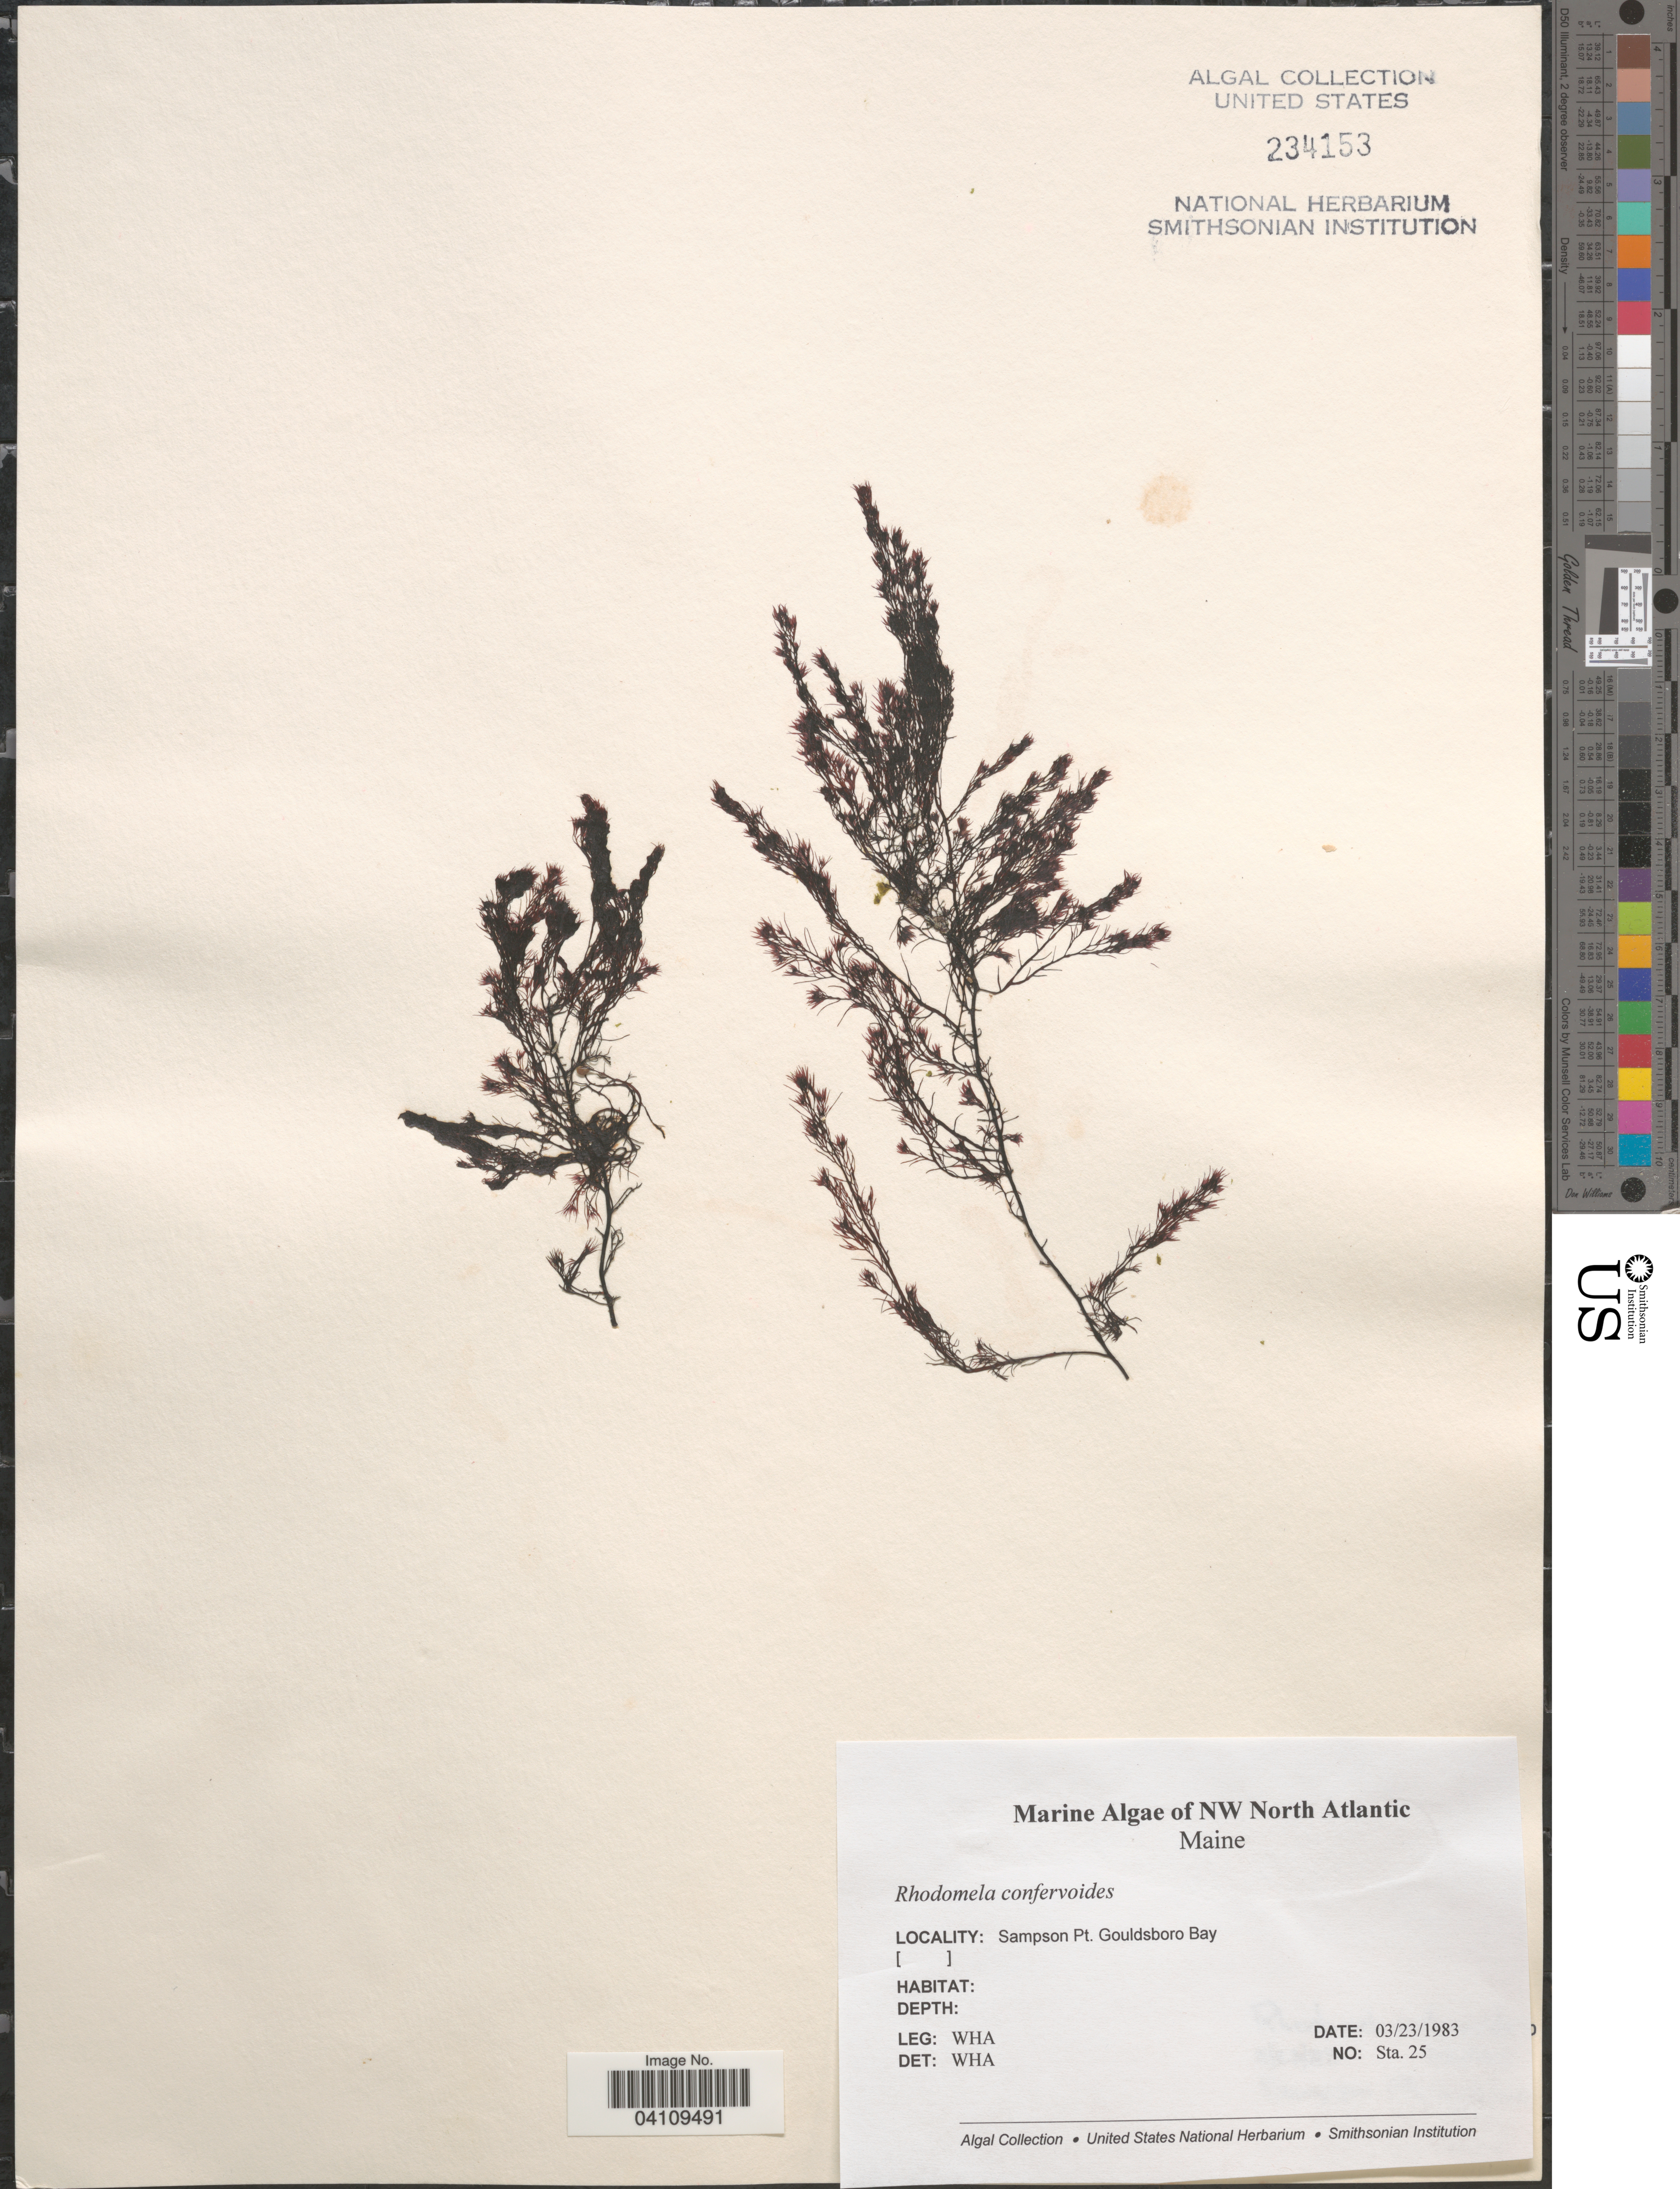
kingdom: Plantae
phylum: Rhodophyta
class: Florideophyceae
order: Ceramiales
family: Rhodomelaceae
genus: Rhodomela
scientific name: Rhodomela confervoides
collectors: W. H. Adey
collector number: Sta. 25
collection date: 1983-03-23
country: United States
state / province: Maine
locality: NW North Atlantic. Sampson Pt. Gouldsboro Bay.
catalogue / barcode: US 234153